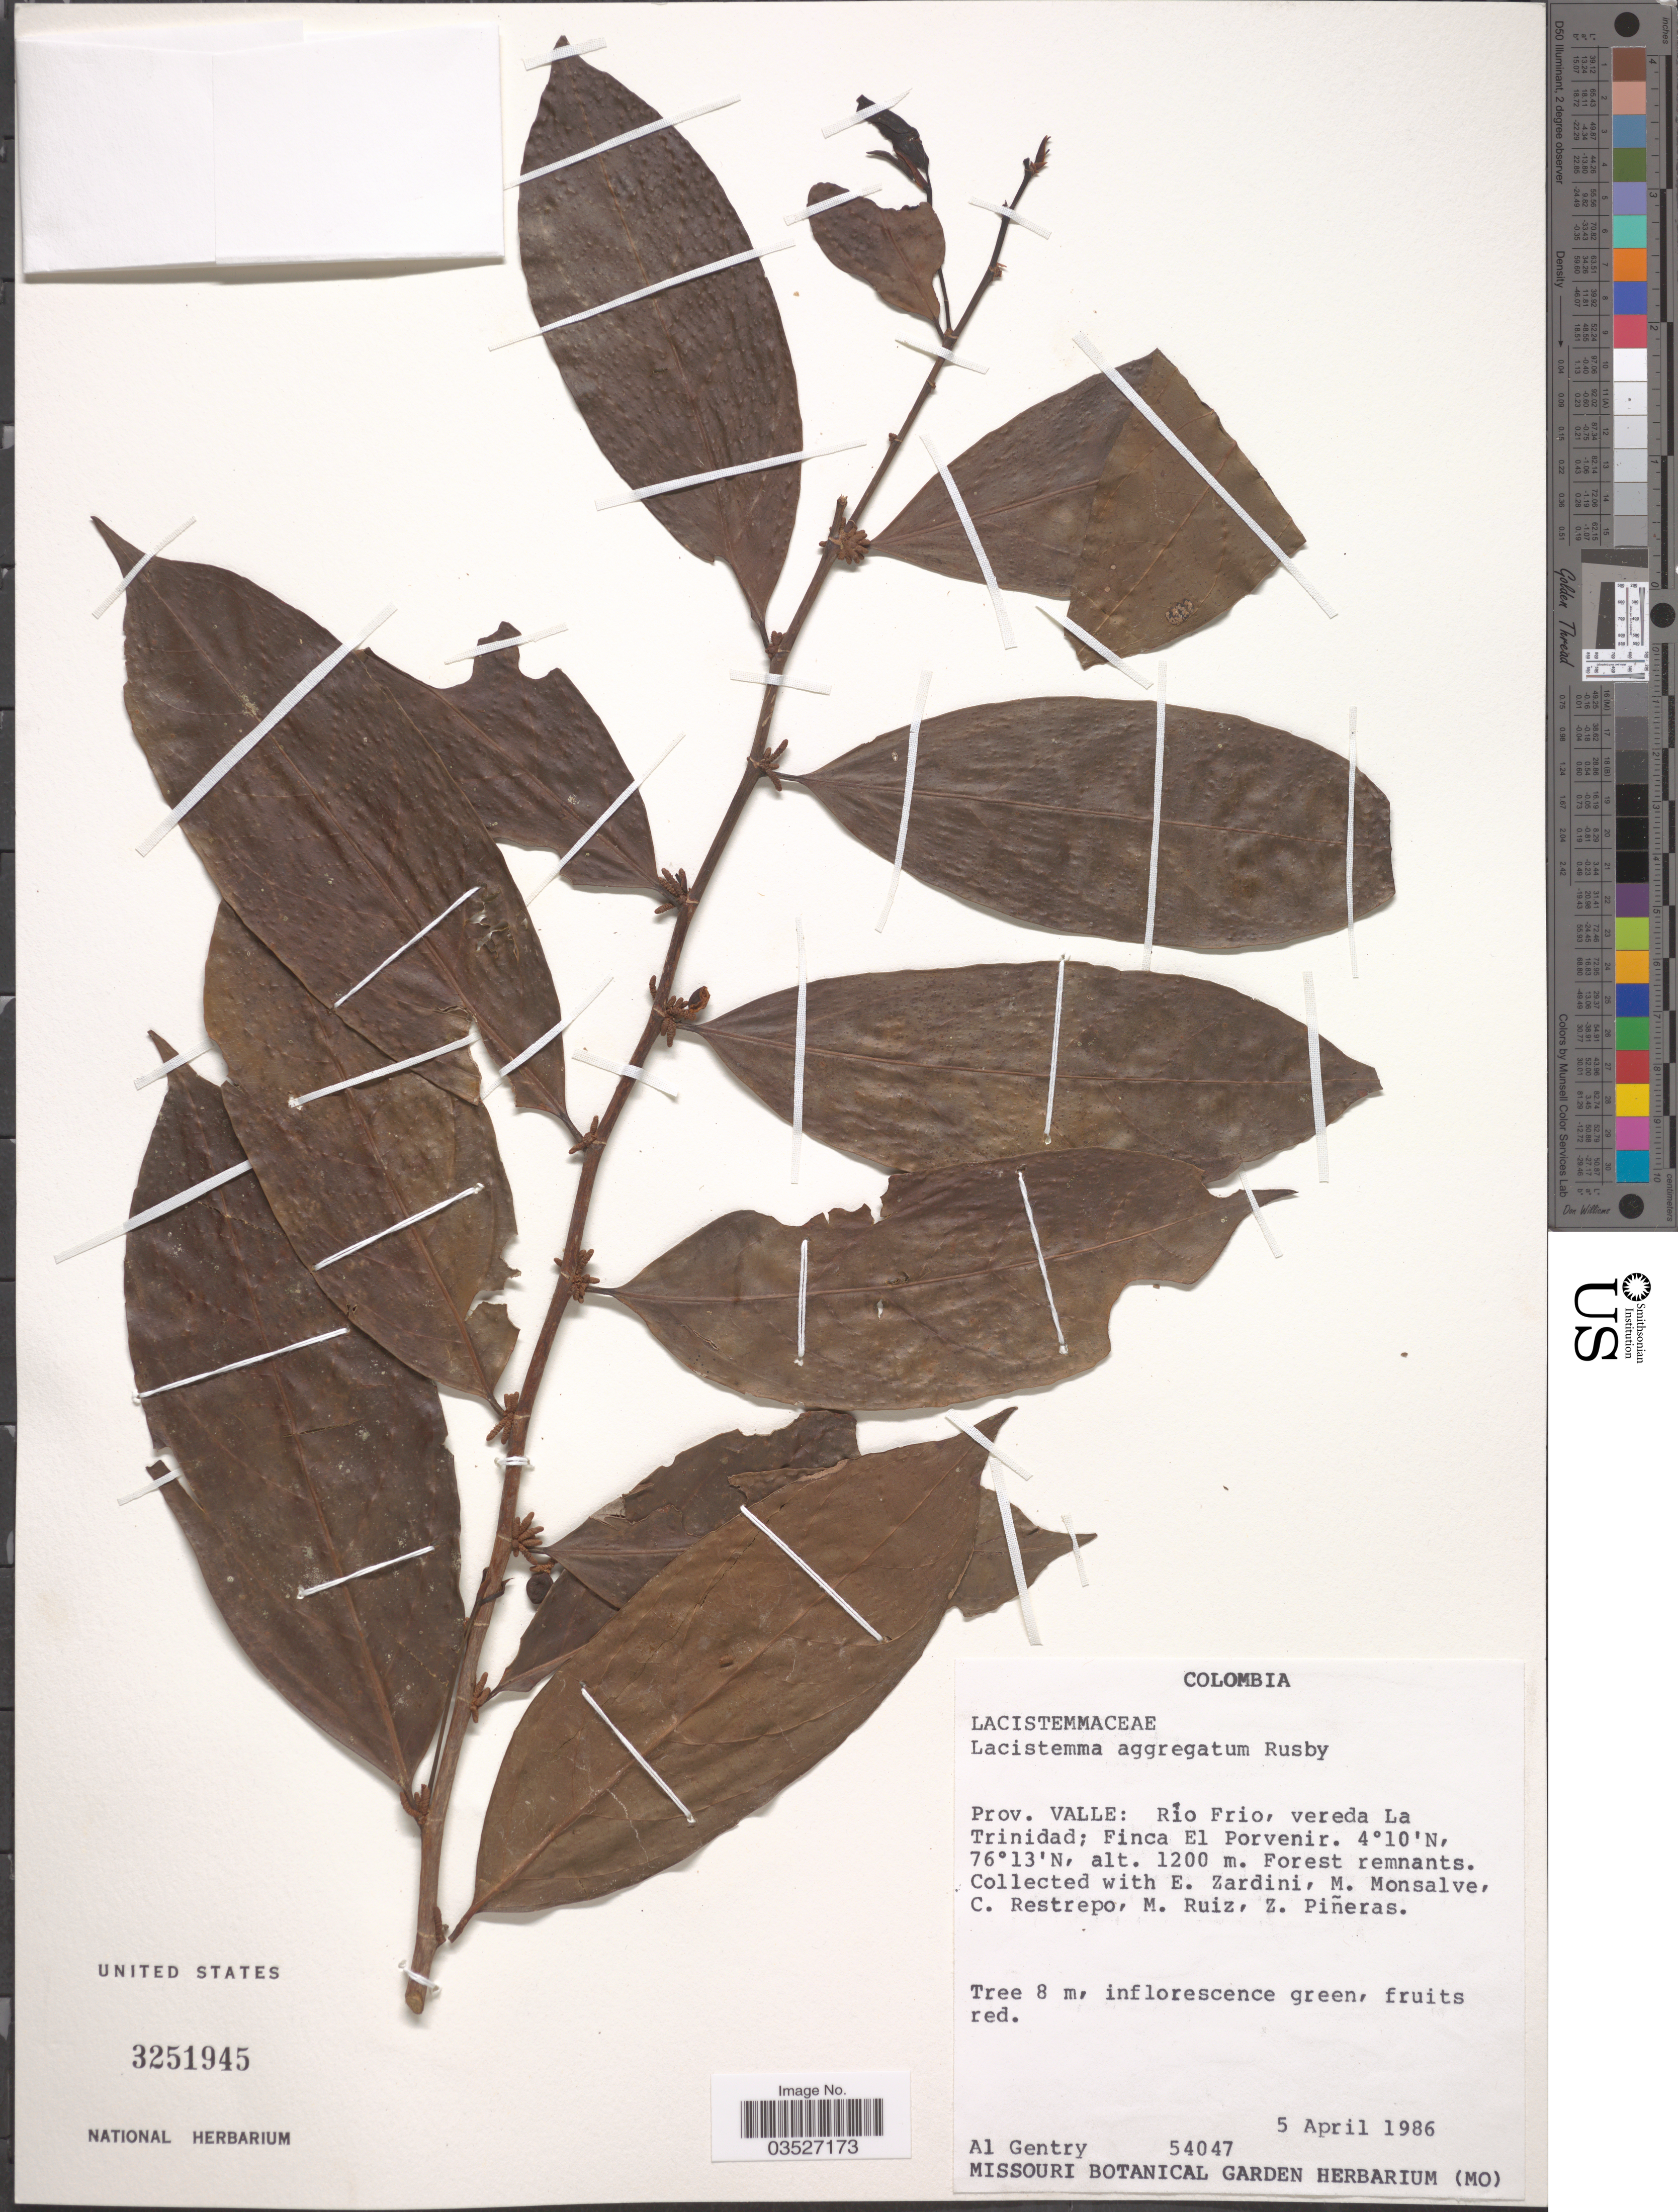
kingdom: Plantae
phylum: Tracheophyta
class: Magnoliopsida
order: Malpighiales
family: Lacistemataceae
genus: Lacistema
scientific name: Lacistema aggregatum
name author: (P.J. Bergius) Rusby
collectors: A. H. Gentry, E. Zardini, M. Monsalve & C. Restrepo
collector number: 54047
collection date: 1986-04-05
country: Colombia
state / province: Valle del Cauca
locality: Prov. Valle: Río Frio, vereda La Trinidad; Finca El Porvenir.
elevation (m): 1200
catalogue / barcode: US 3251945